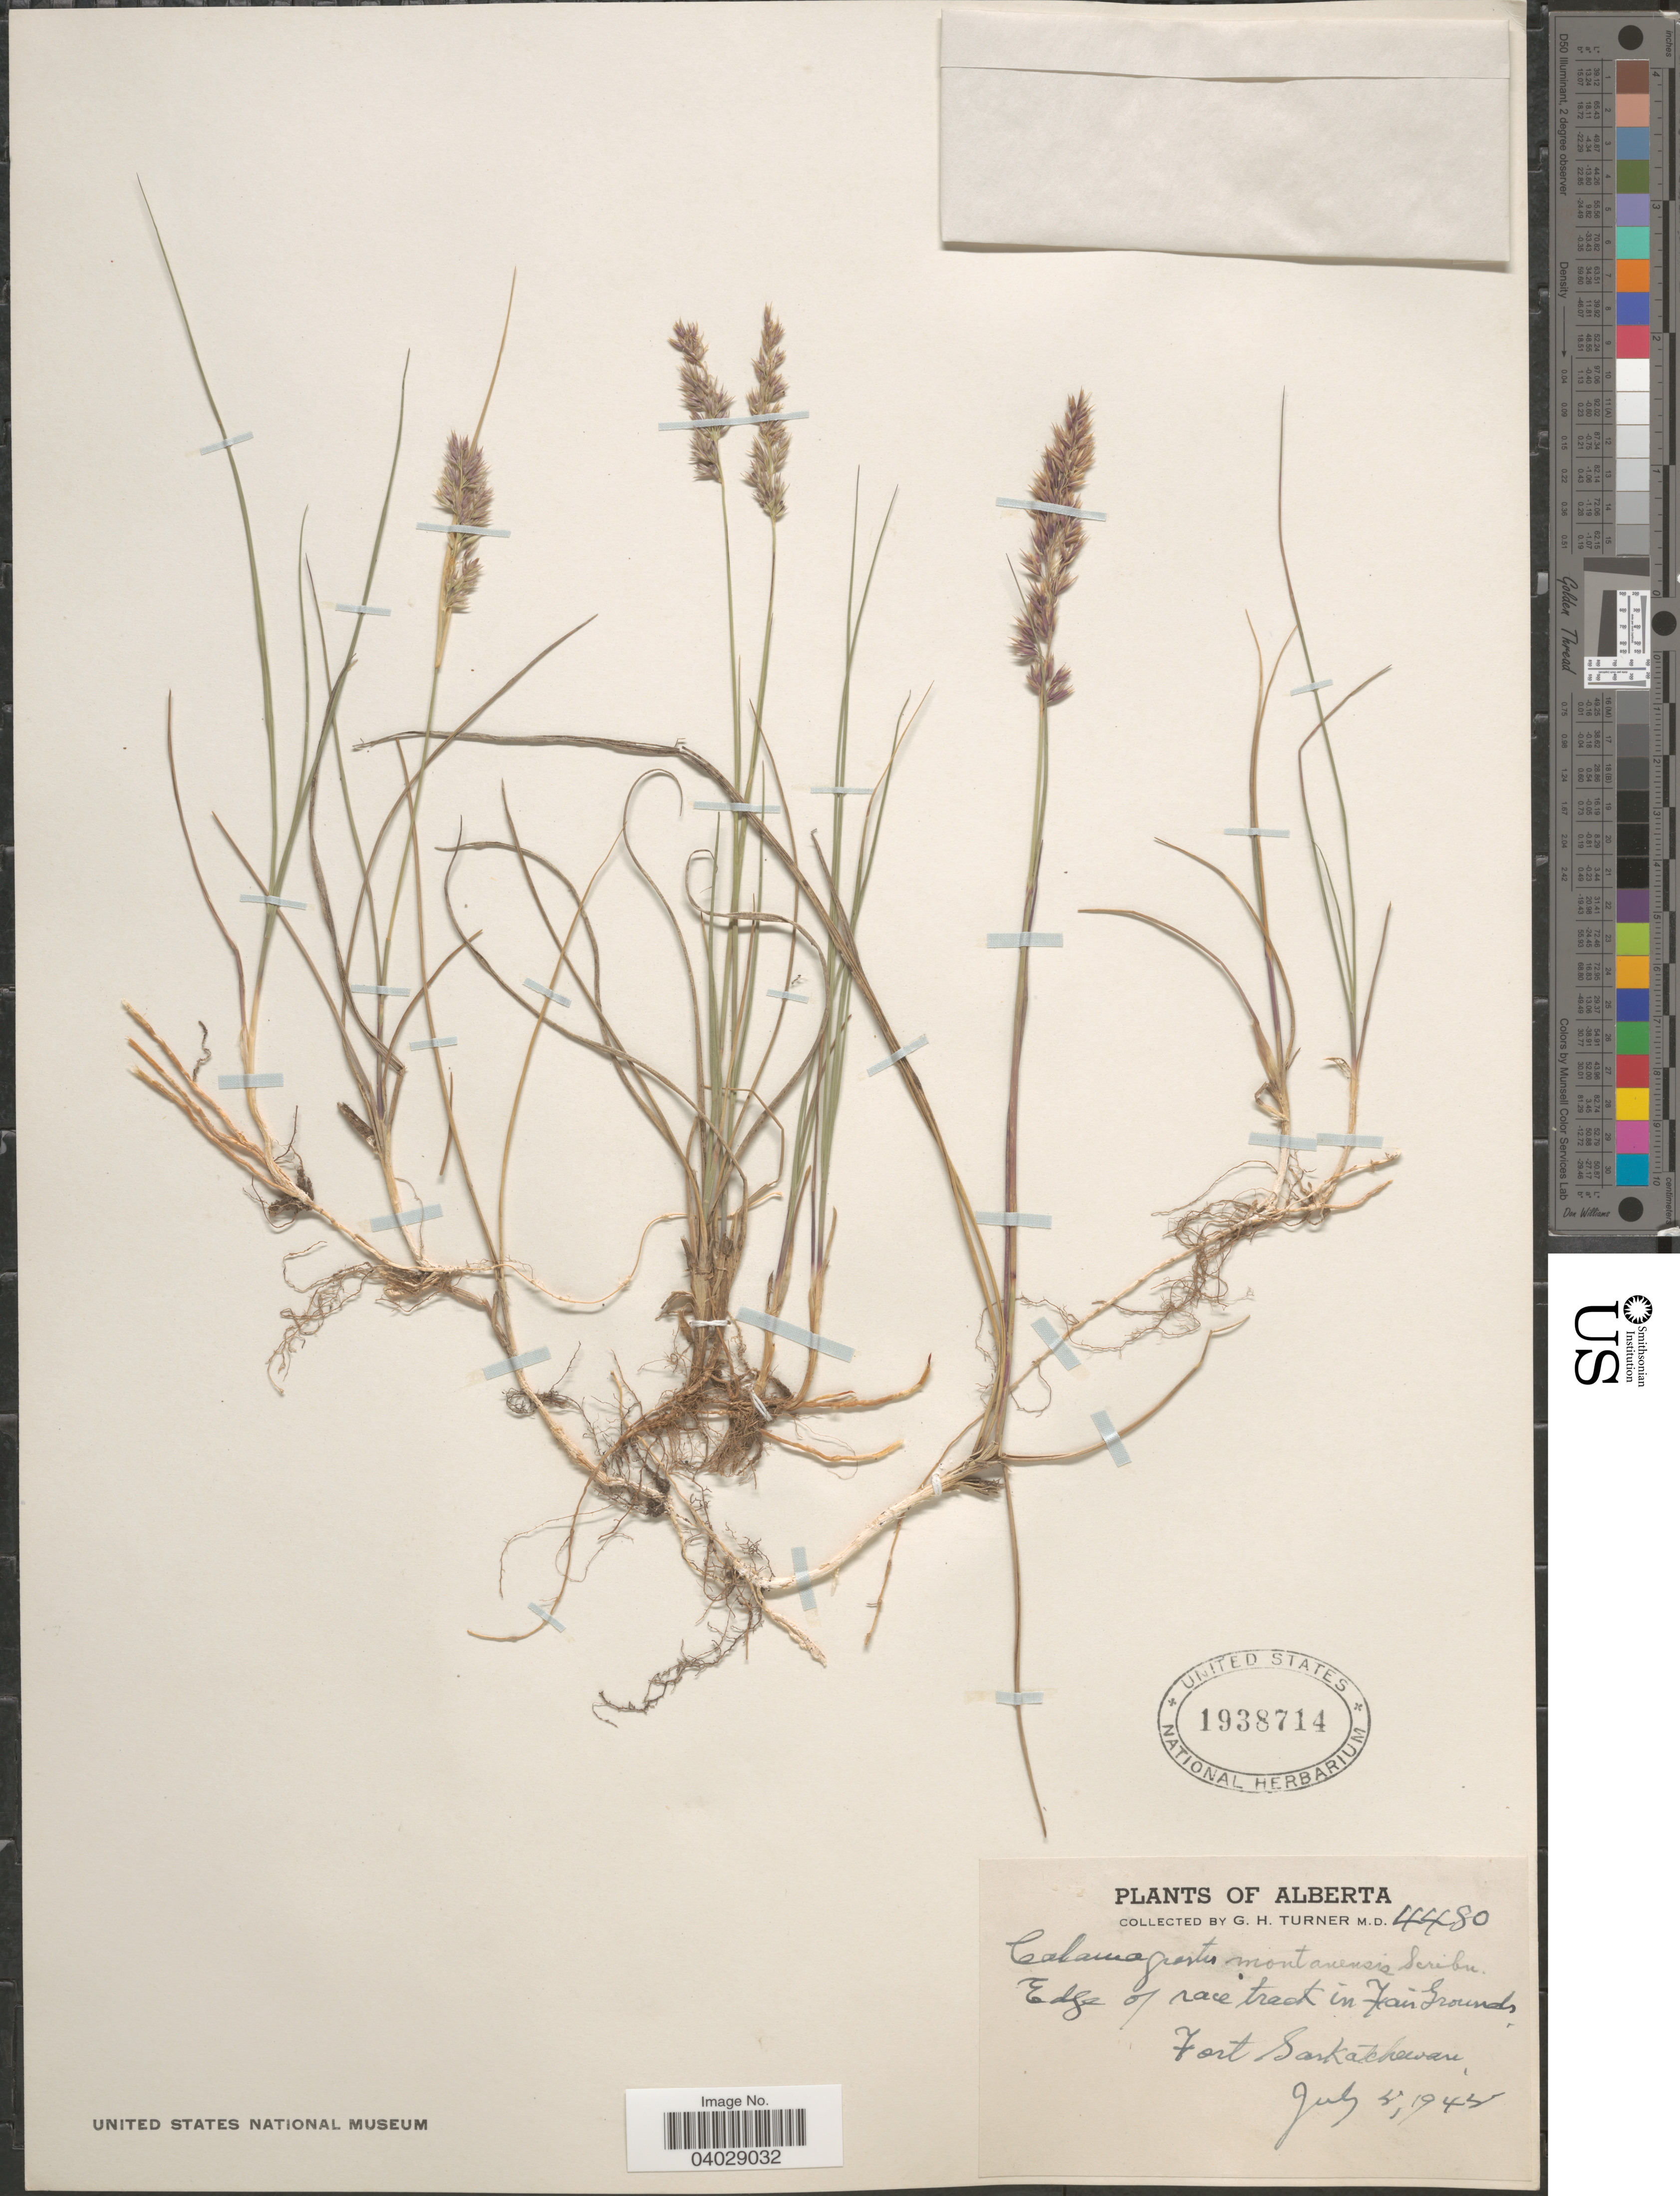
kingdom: Plantae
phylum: Tracheophyta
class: Liliopsida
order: Poales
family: Poaceae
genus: Calamagrostis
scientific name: Calamagrostis montanensis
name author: Scribn. ex Vasey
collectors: G. H. Turner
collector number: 4480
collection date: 1945-07-05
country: Canada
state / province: Alberta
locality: Edge of racetrack in Fair Grounds, Fort Saskatchewan.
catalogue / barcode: US 1938714